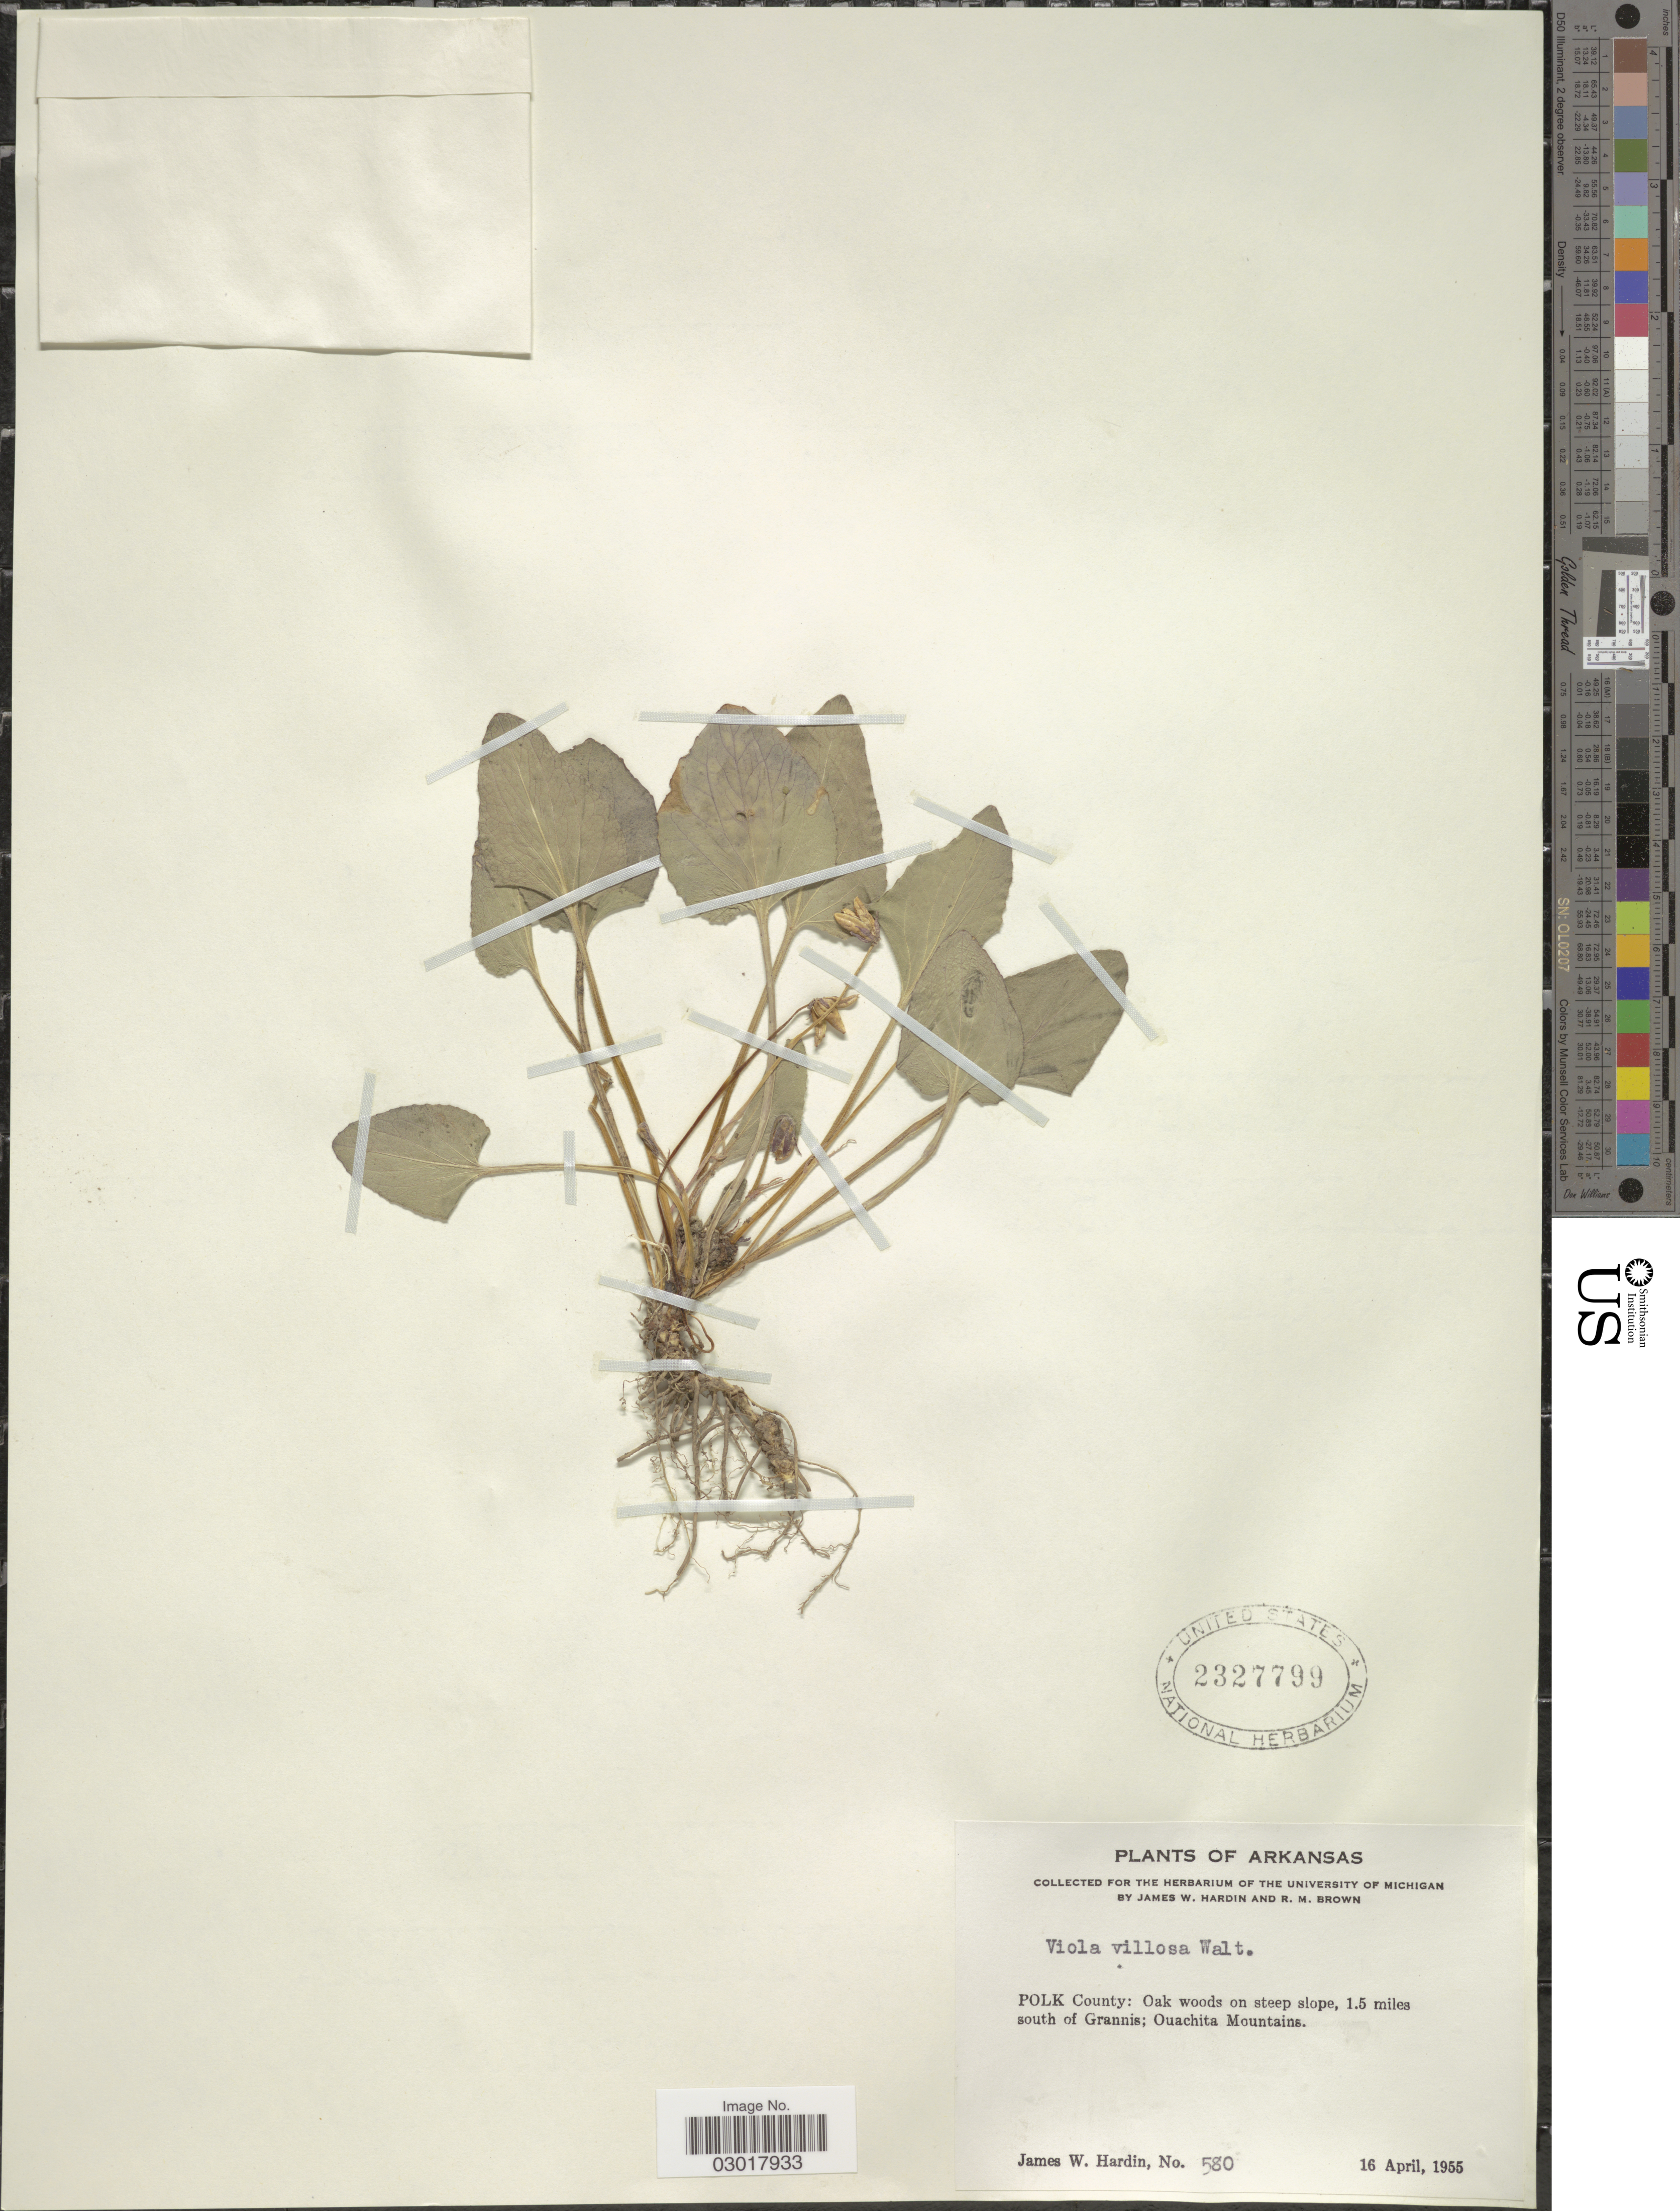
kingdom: Plantae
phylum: Tracheophyta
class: Magnoliopsida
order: Malpighiales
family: Violaceae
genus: Viola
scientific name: Viola villosa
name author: Walter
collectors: J. W. Hardin & R. Brown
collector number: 580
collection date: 1955-04-16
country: United States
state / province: Arkansas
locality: Polk County: Oak woods on steep slope, 1.5 miles south of Grannis; Ouachita Mountains.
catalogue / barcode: US 2327799